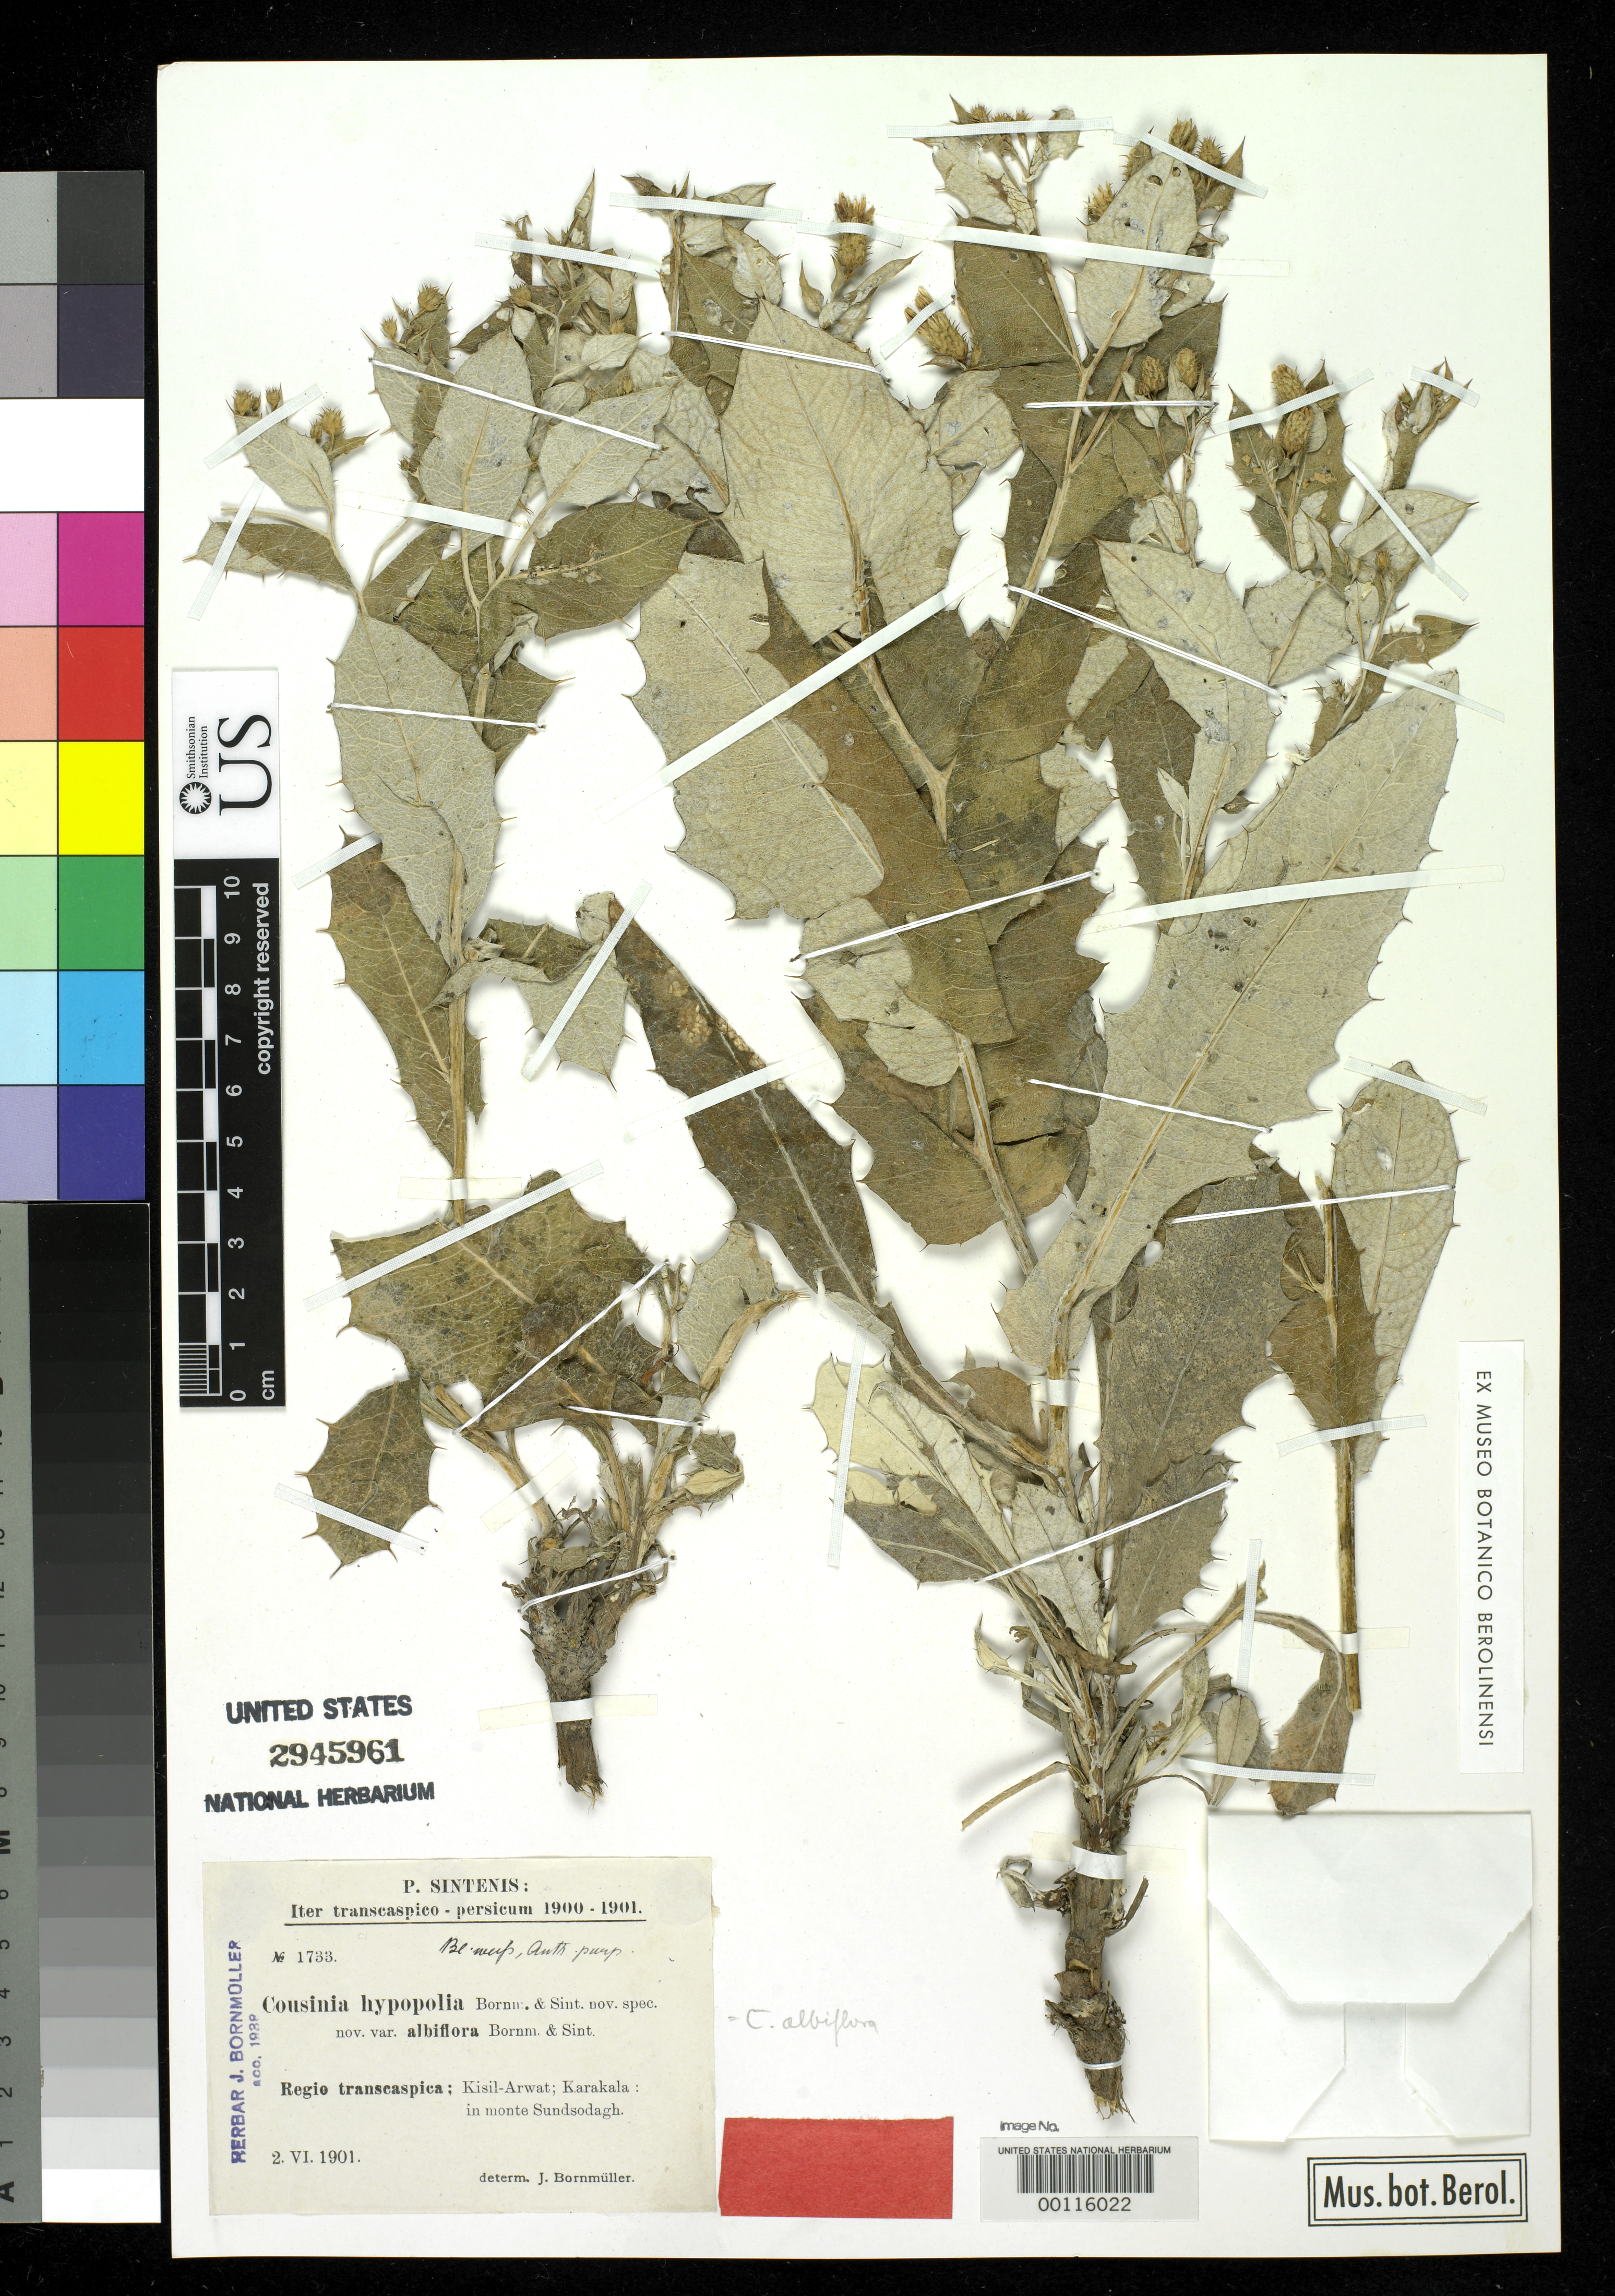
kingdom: Plantae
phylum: Tracheophyta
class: Magnoliopsida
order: Asterales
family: Asteraceae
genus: Cousinia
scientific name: Cousinia hypopolia var. albiflora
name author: Bornm. & Sint. in Bornm.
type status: Isotype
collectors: P. Sintenis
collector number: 1733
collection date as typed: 02 Jul 1901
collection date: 1901-07-02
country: Turkmenistan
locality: Transcaspica region, Kisil-arwat, Karakala, Mt. Sundso- Dagh.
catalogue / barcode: US 2945961